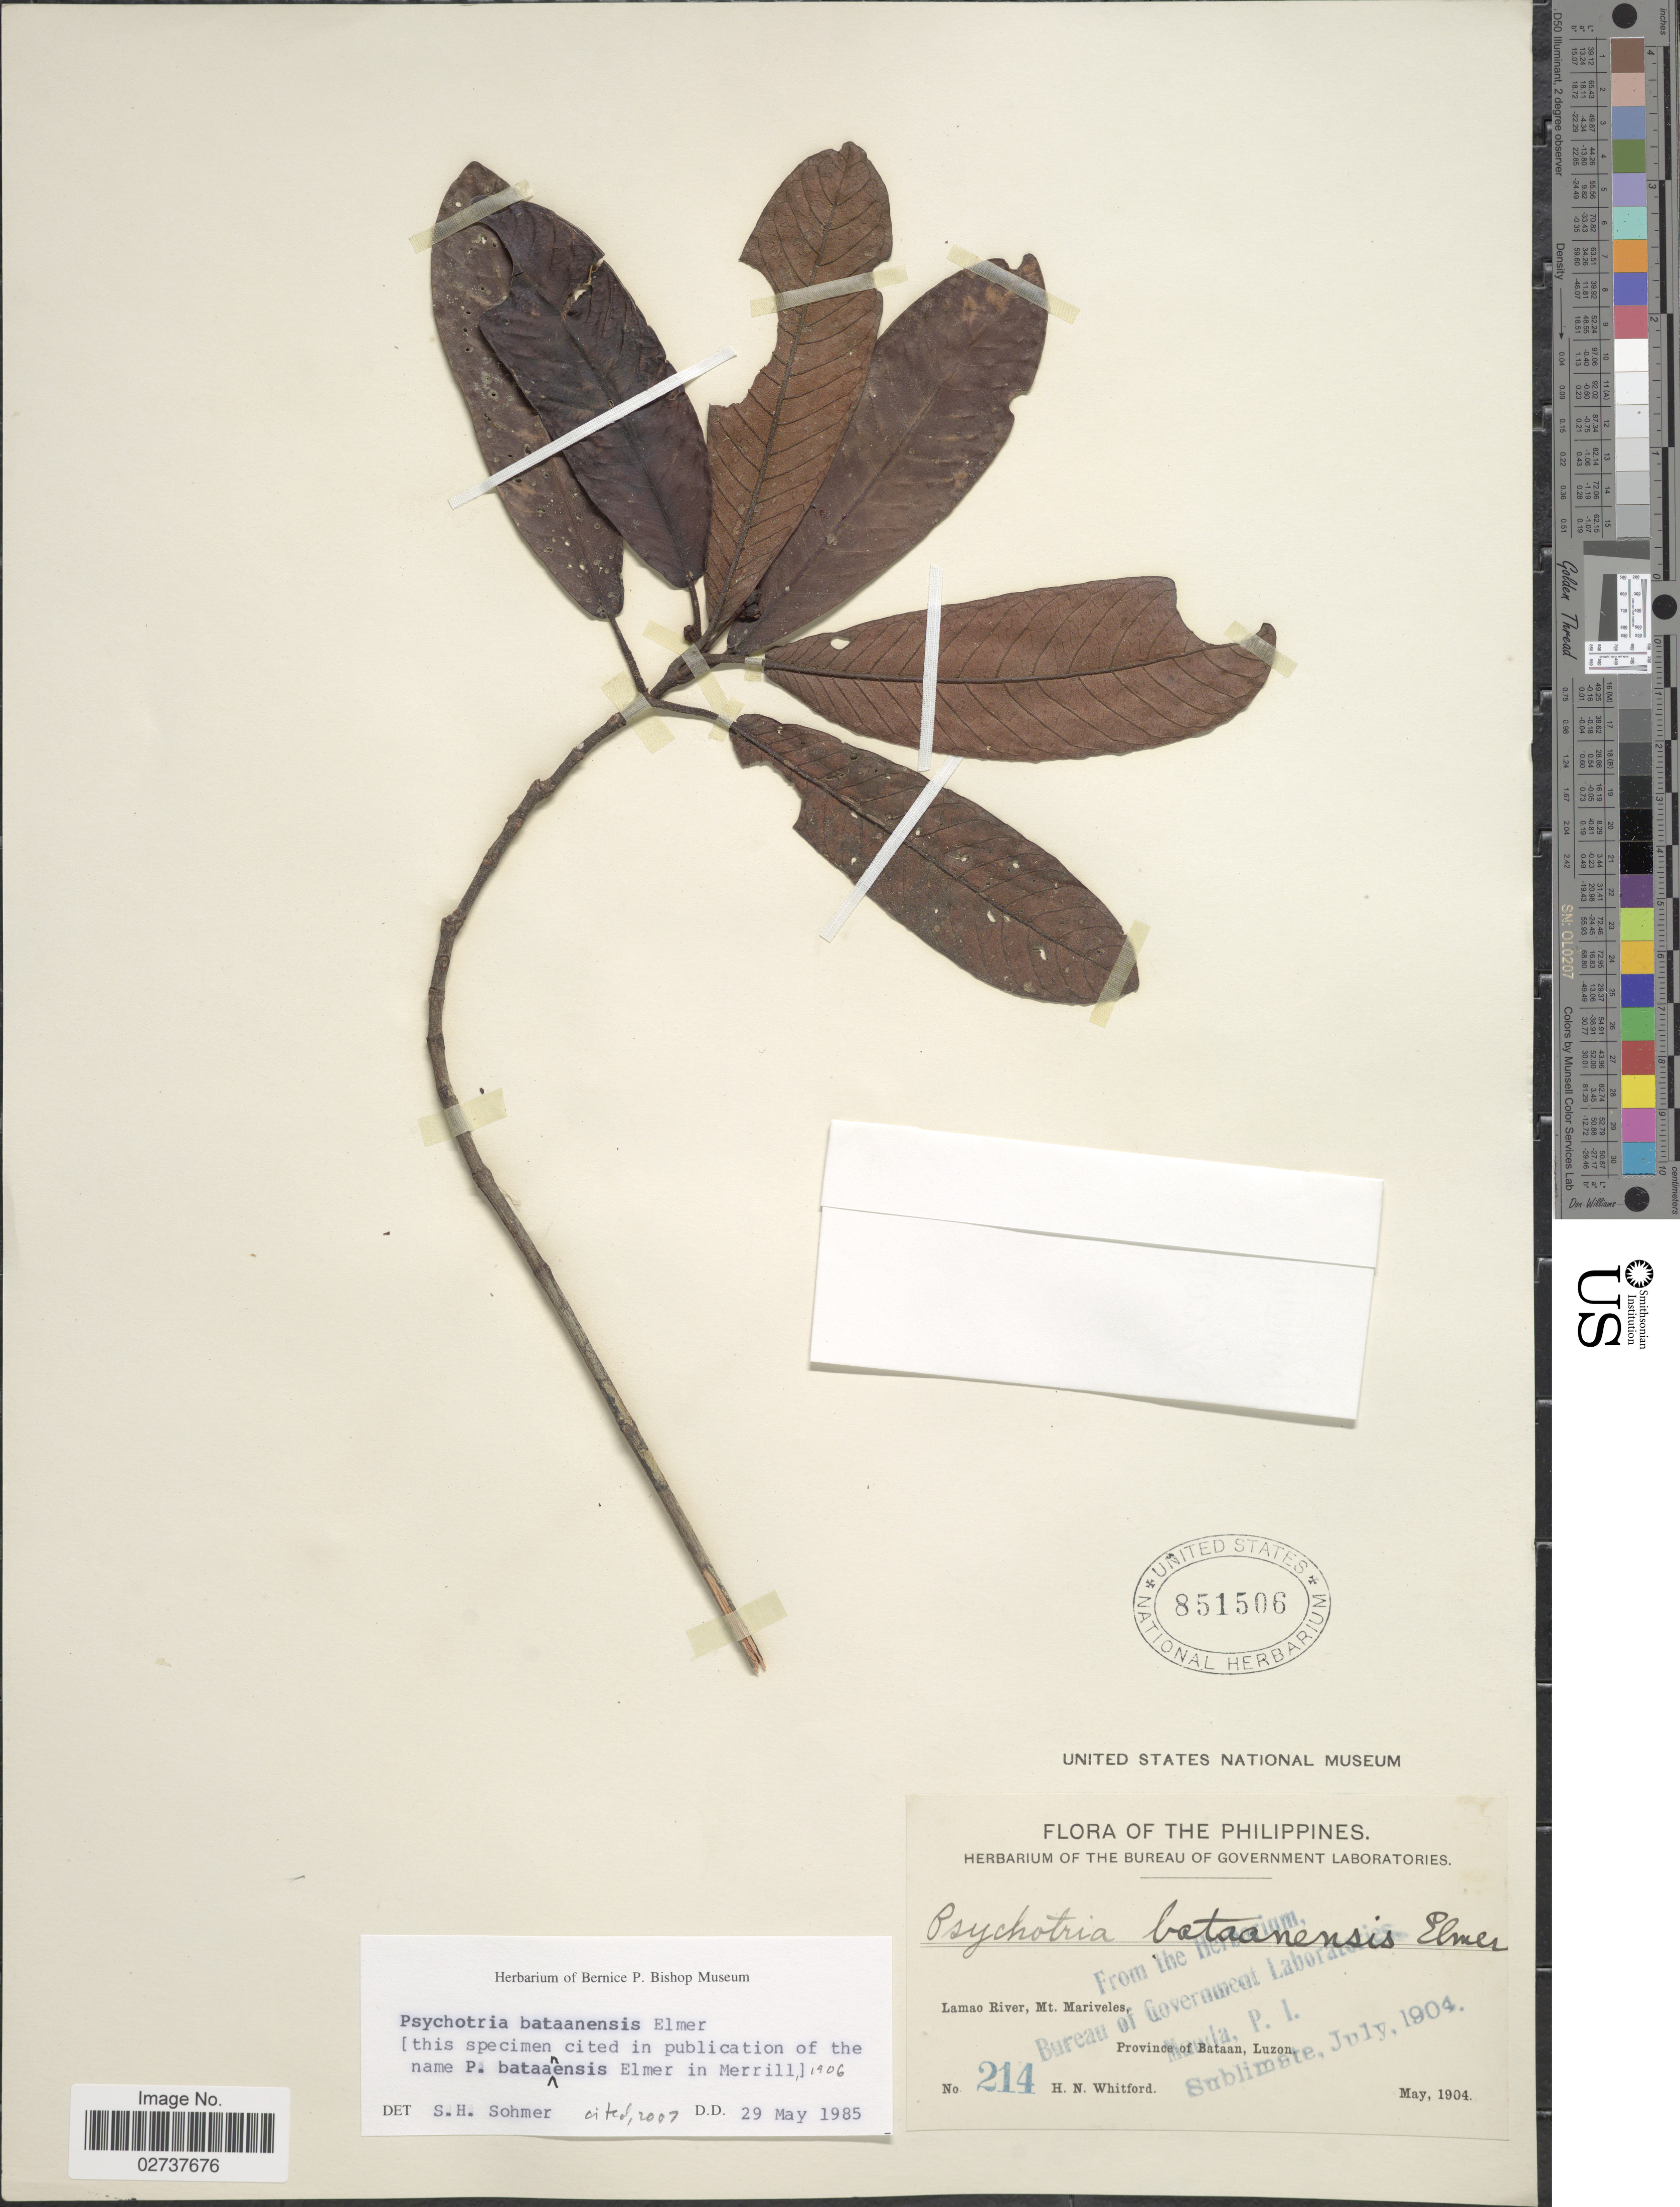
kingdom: Plantae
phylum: Tracheophyta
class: Magnoliopsida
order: Gentianales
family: Rubiaceae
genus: Psychotria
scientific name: Psychotria bataanensis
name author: Elmer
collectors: H. N. Whitford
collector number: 214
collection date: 1904-05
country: Philippines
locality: Lamao River, Mt. Mariveles. Province of Bataan, Luzon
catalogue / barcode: US 851506